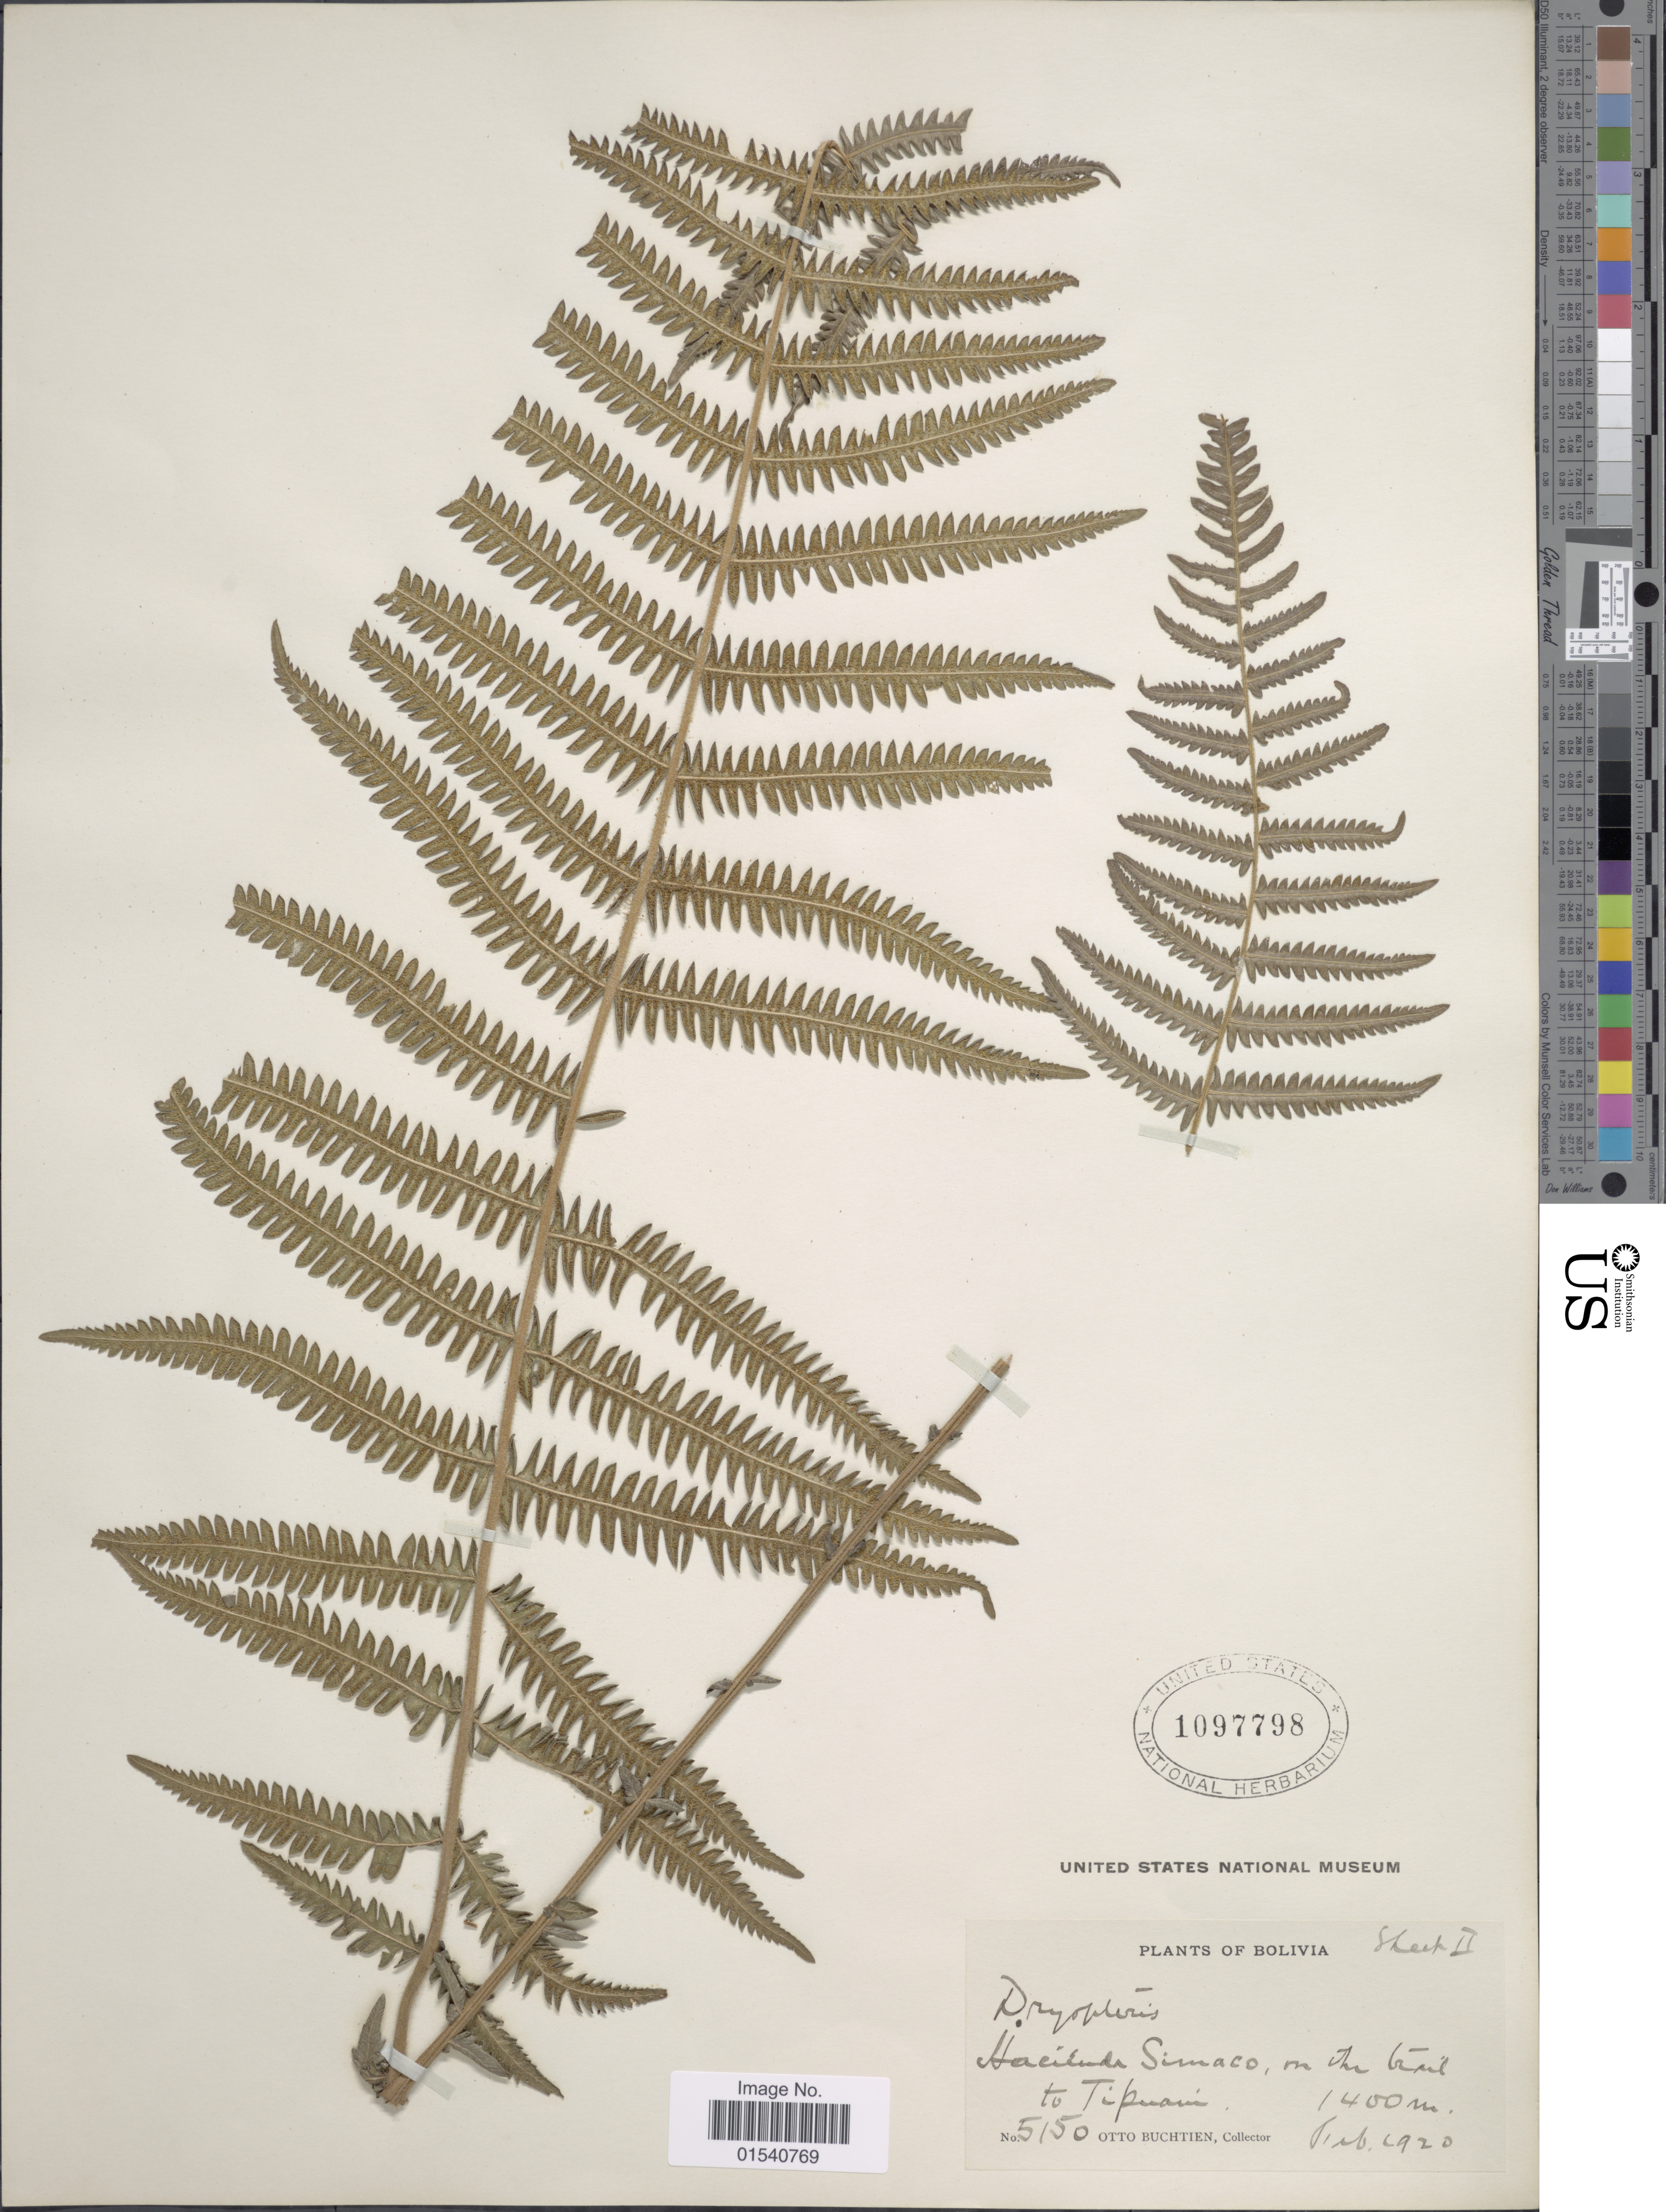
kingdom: Plantae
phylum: Tracheophyta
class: Polypodiopsida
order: Polypodiales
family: Thelypteridaceae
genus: Amauropelta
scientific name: Amauropelta rivulariformis (Rosenst.) comb. nov., ined 2015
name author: (Rosenst.)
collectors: O. Buchtien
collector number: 5150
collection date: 1920-02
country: Bolivia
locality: Hacienda Simaco, on the trail to Tipuani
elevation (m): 1400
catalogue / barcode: US 1097798